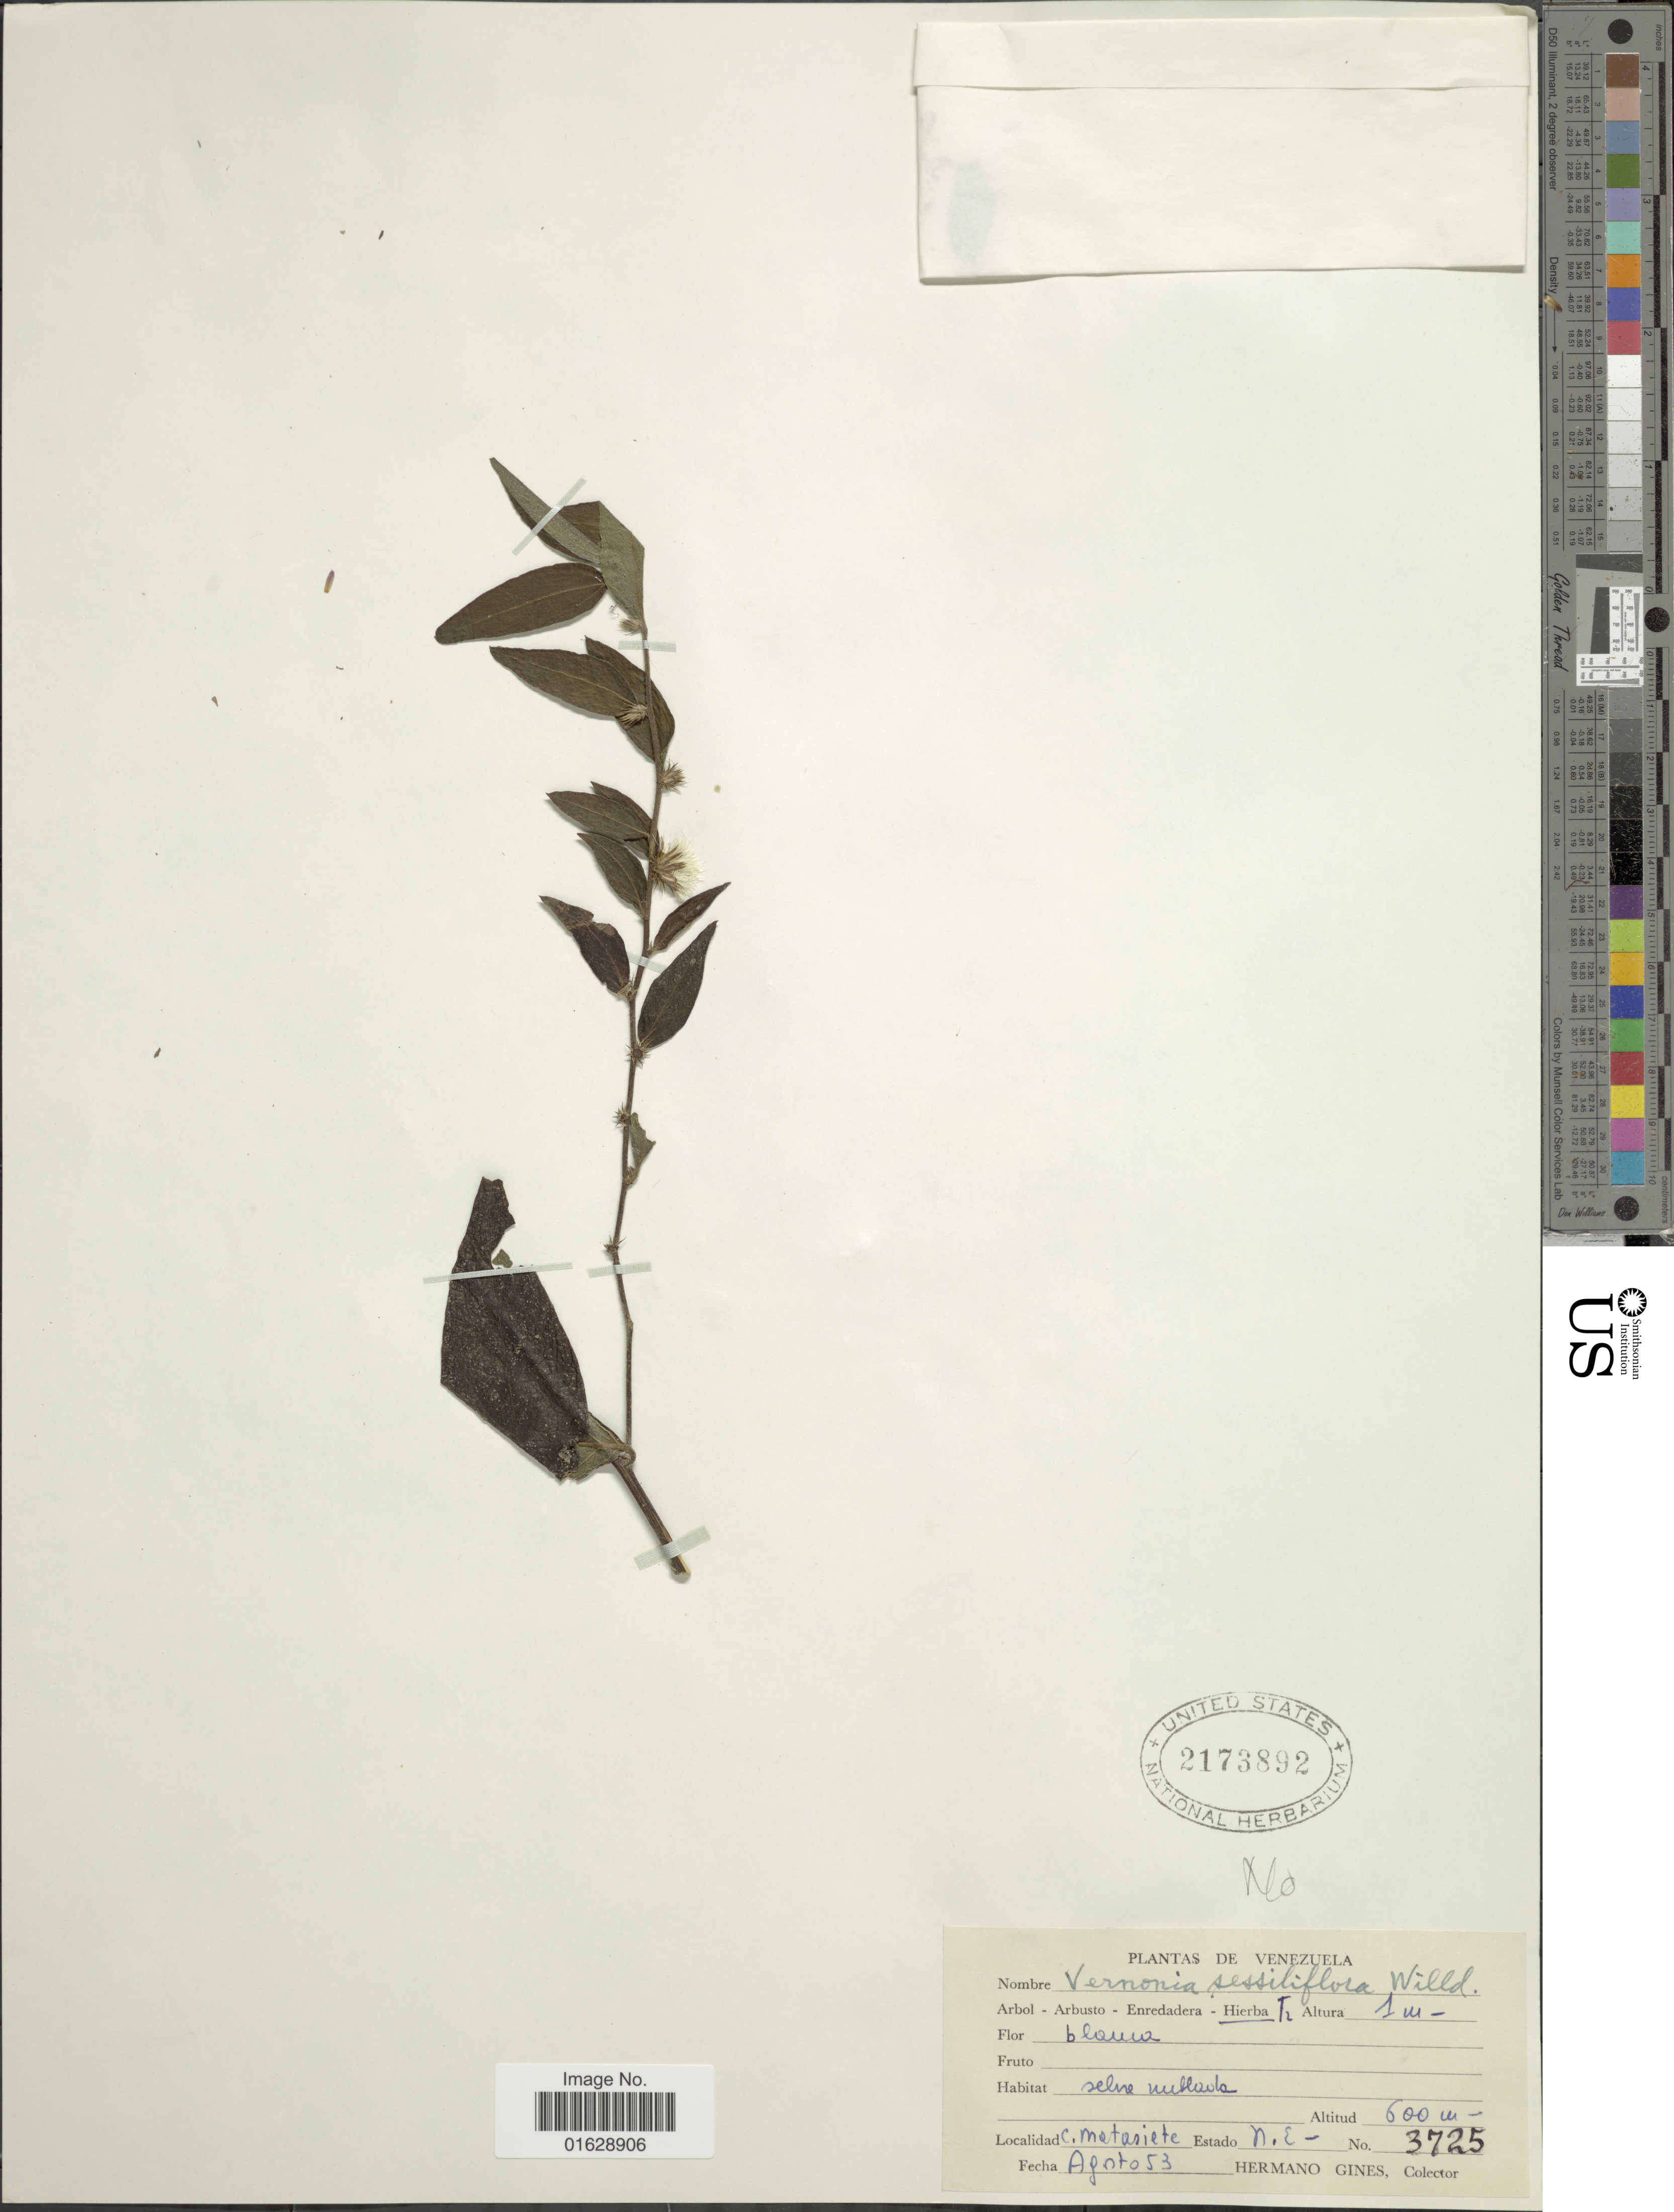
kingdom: Plantae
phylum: Tracheophyta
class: Magnoliopsida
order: Asterales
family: Asteraceae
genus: Lepidaploa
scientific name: Lepidaploa gracilis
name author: (Kunth) H. Rob.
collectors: Bro. Gines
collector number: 3725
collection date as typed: Transcribed d/m/y: /8/53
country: Venezuela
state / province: Nueva Esparta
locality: C. Matasiete. Estado N. E.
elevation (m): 600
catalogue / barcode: US 2173892